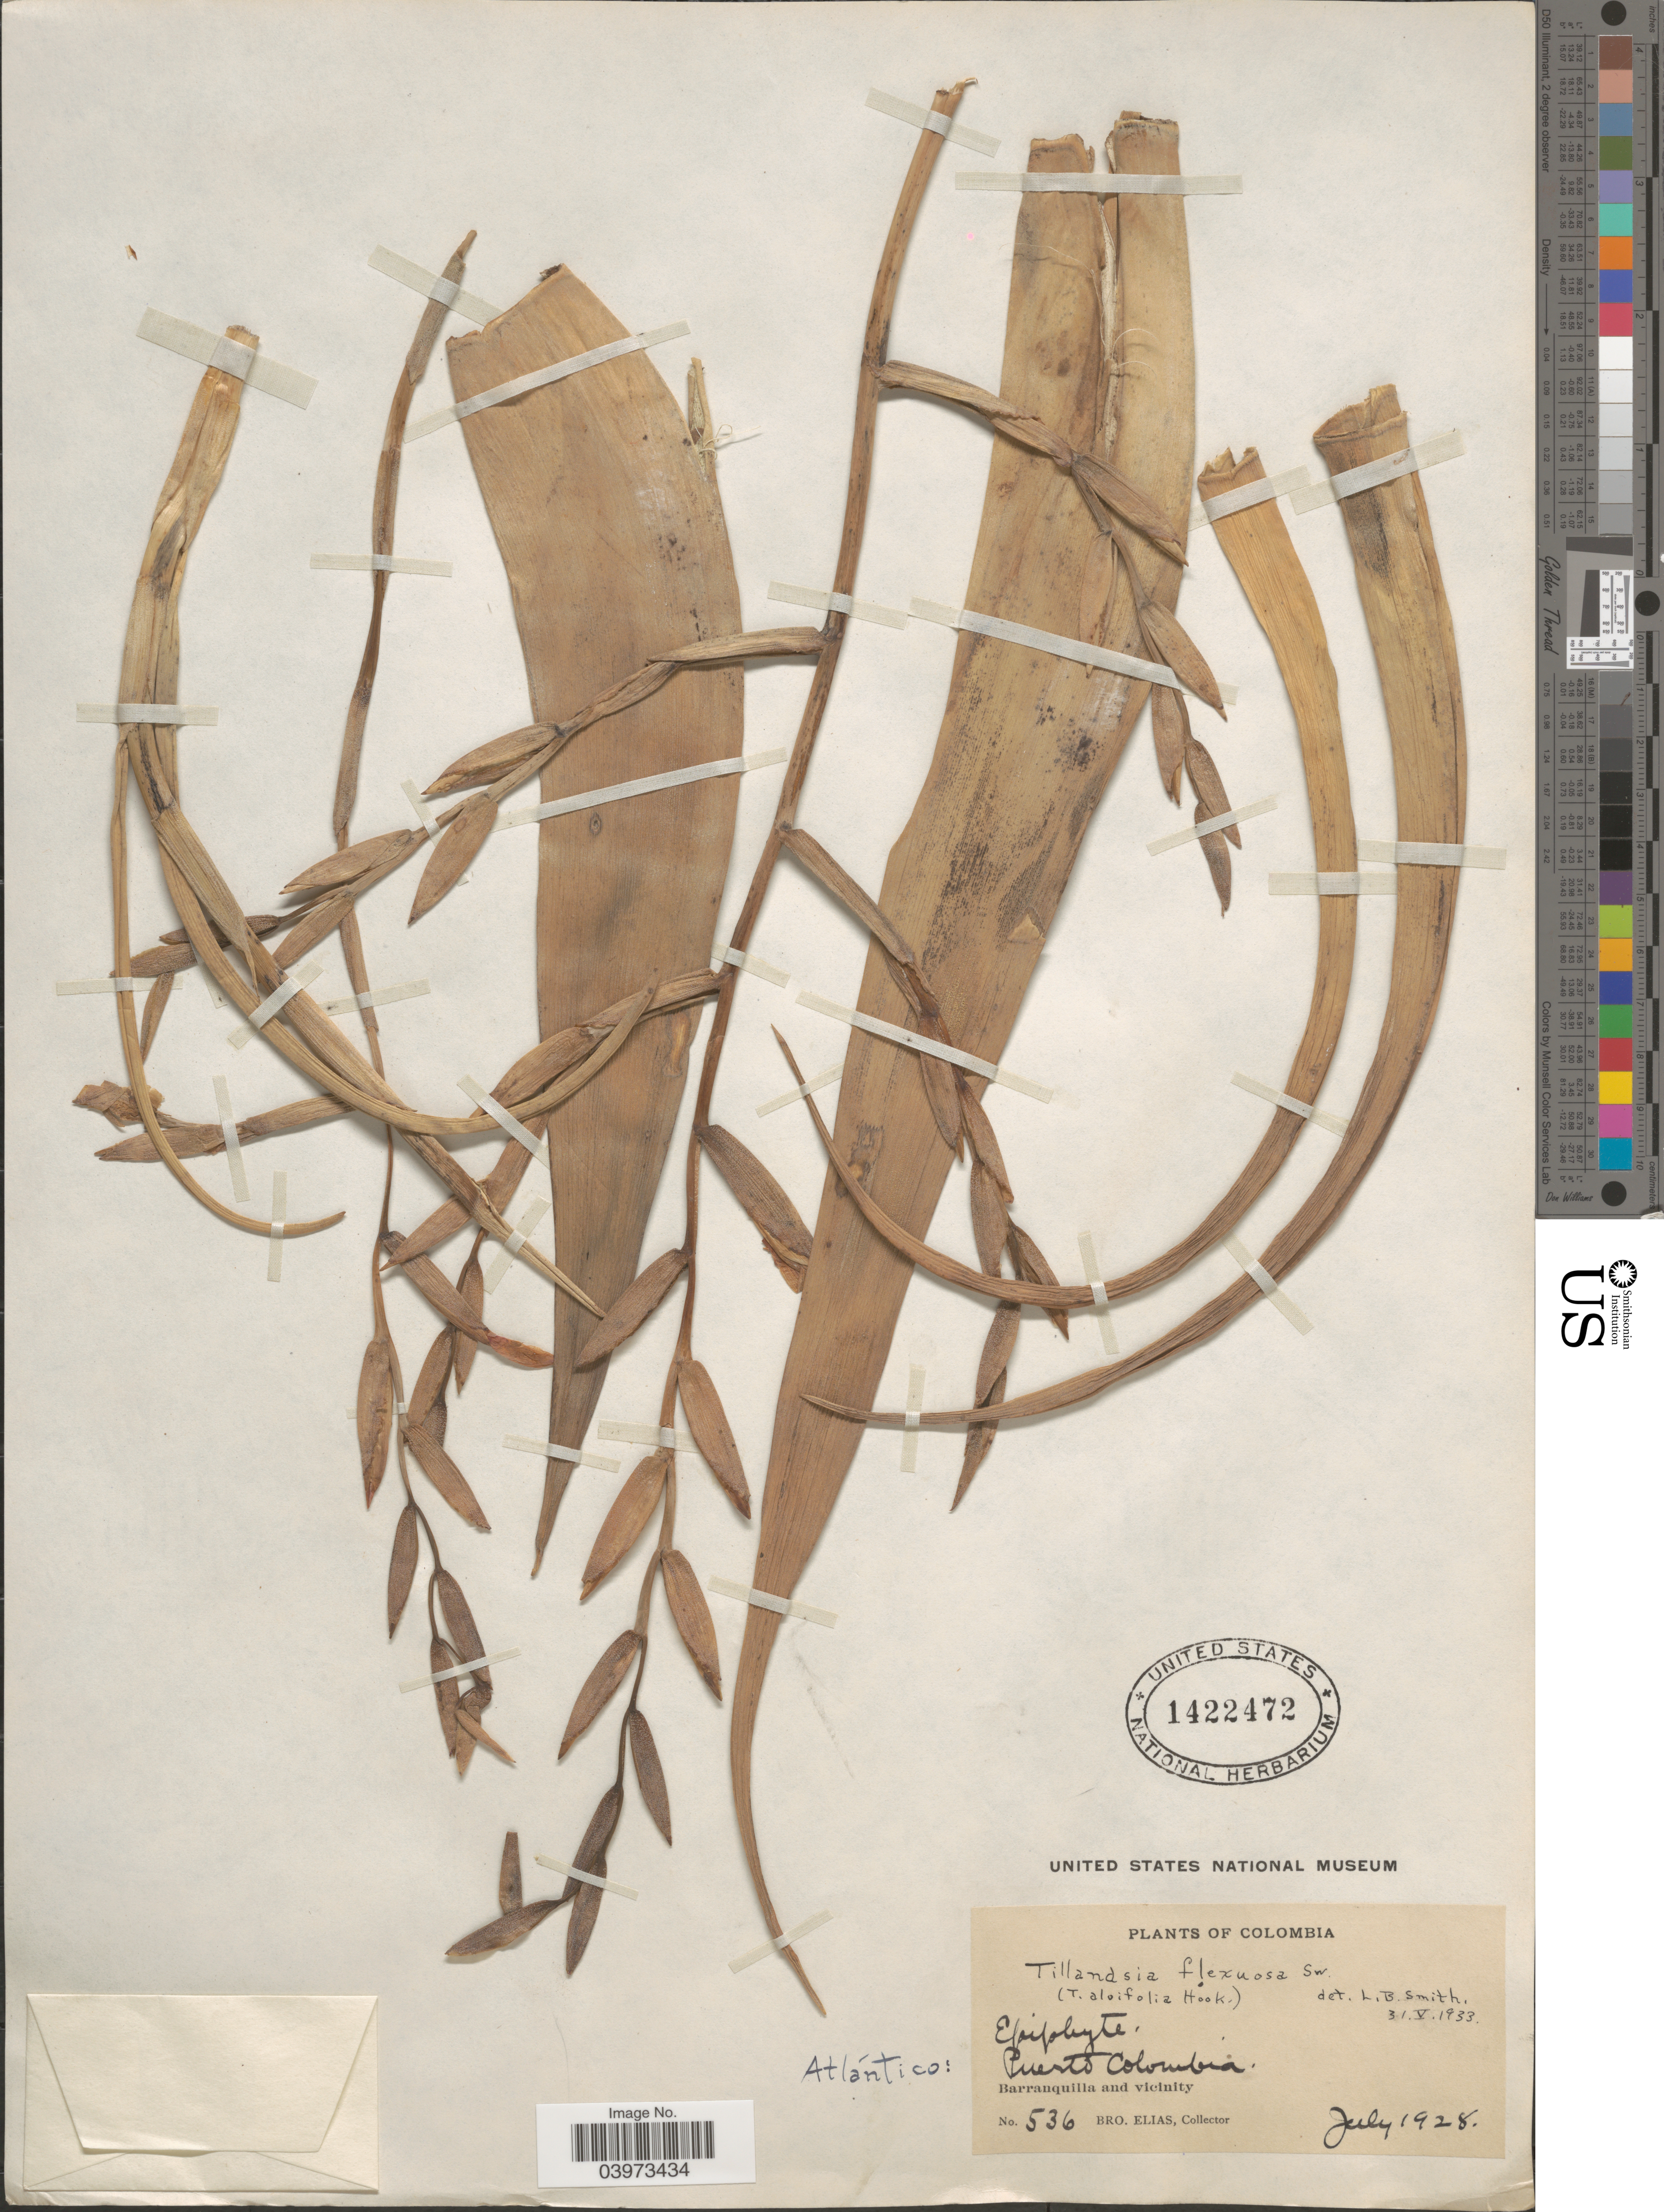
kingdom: Plantae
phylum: Tracheophyta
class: Liliopsida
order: Poales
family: Bromeliaceae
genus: Tillandsia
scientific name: Tillandsia flexuosa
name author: Sw.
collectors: Bro. Elias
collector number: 536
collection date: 1928-07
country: Colombia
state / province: Atlántico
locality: Puerto Columbia. Barranquilla and vicinity.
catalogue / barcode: US 1422472